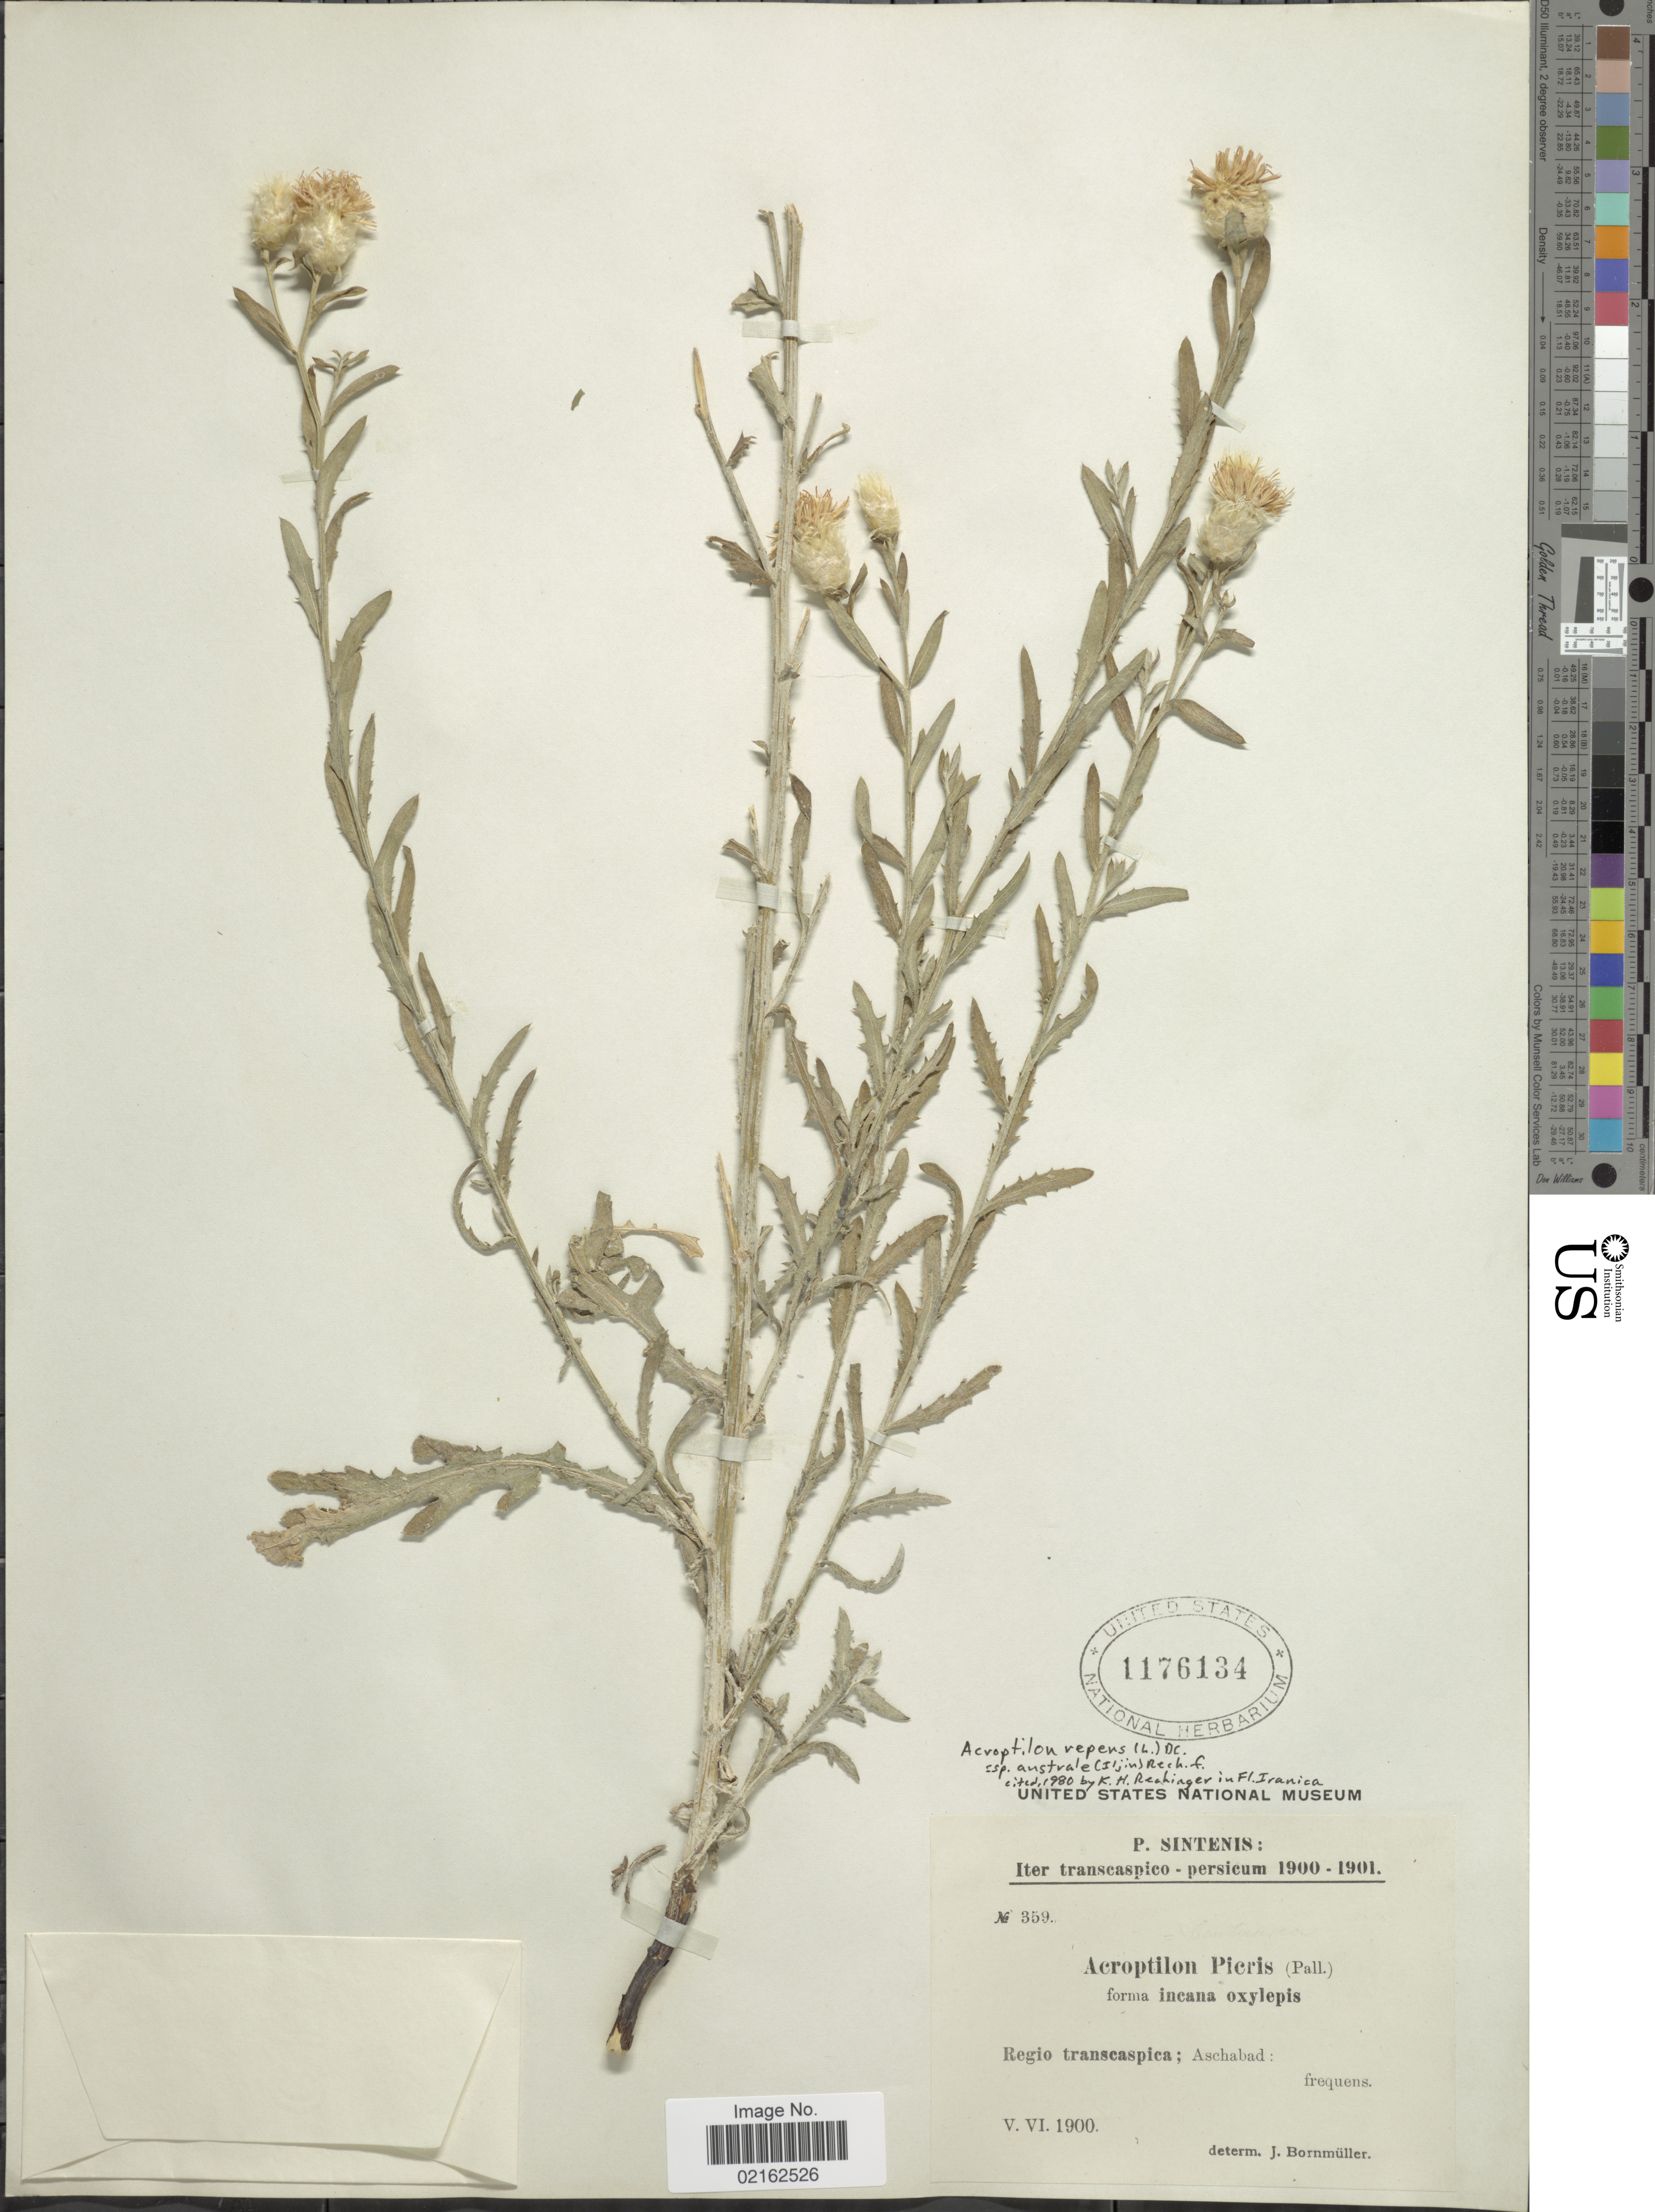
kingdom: Plantae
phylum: Tracheophyta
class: Magnoliopsida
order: Asterales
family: Asteraceae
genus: Acroptilon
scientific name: Acroptilon repens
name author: (L.) DC.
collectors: P. Sintenis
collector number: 359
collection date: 1900-05/1900-06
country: Iran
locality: Transcaspico-persicum, Regio transcaspica, Aschabad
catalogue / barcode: US 1176134